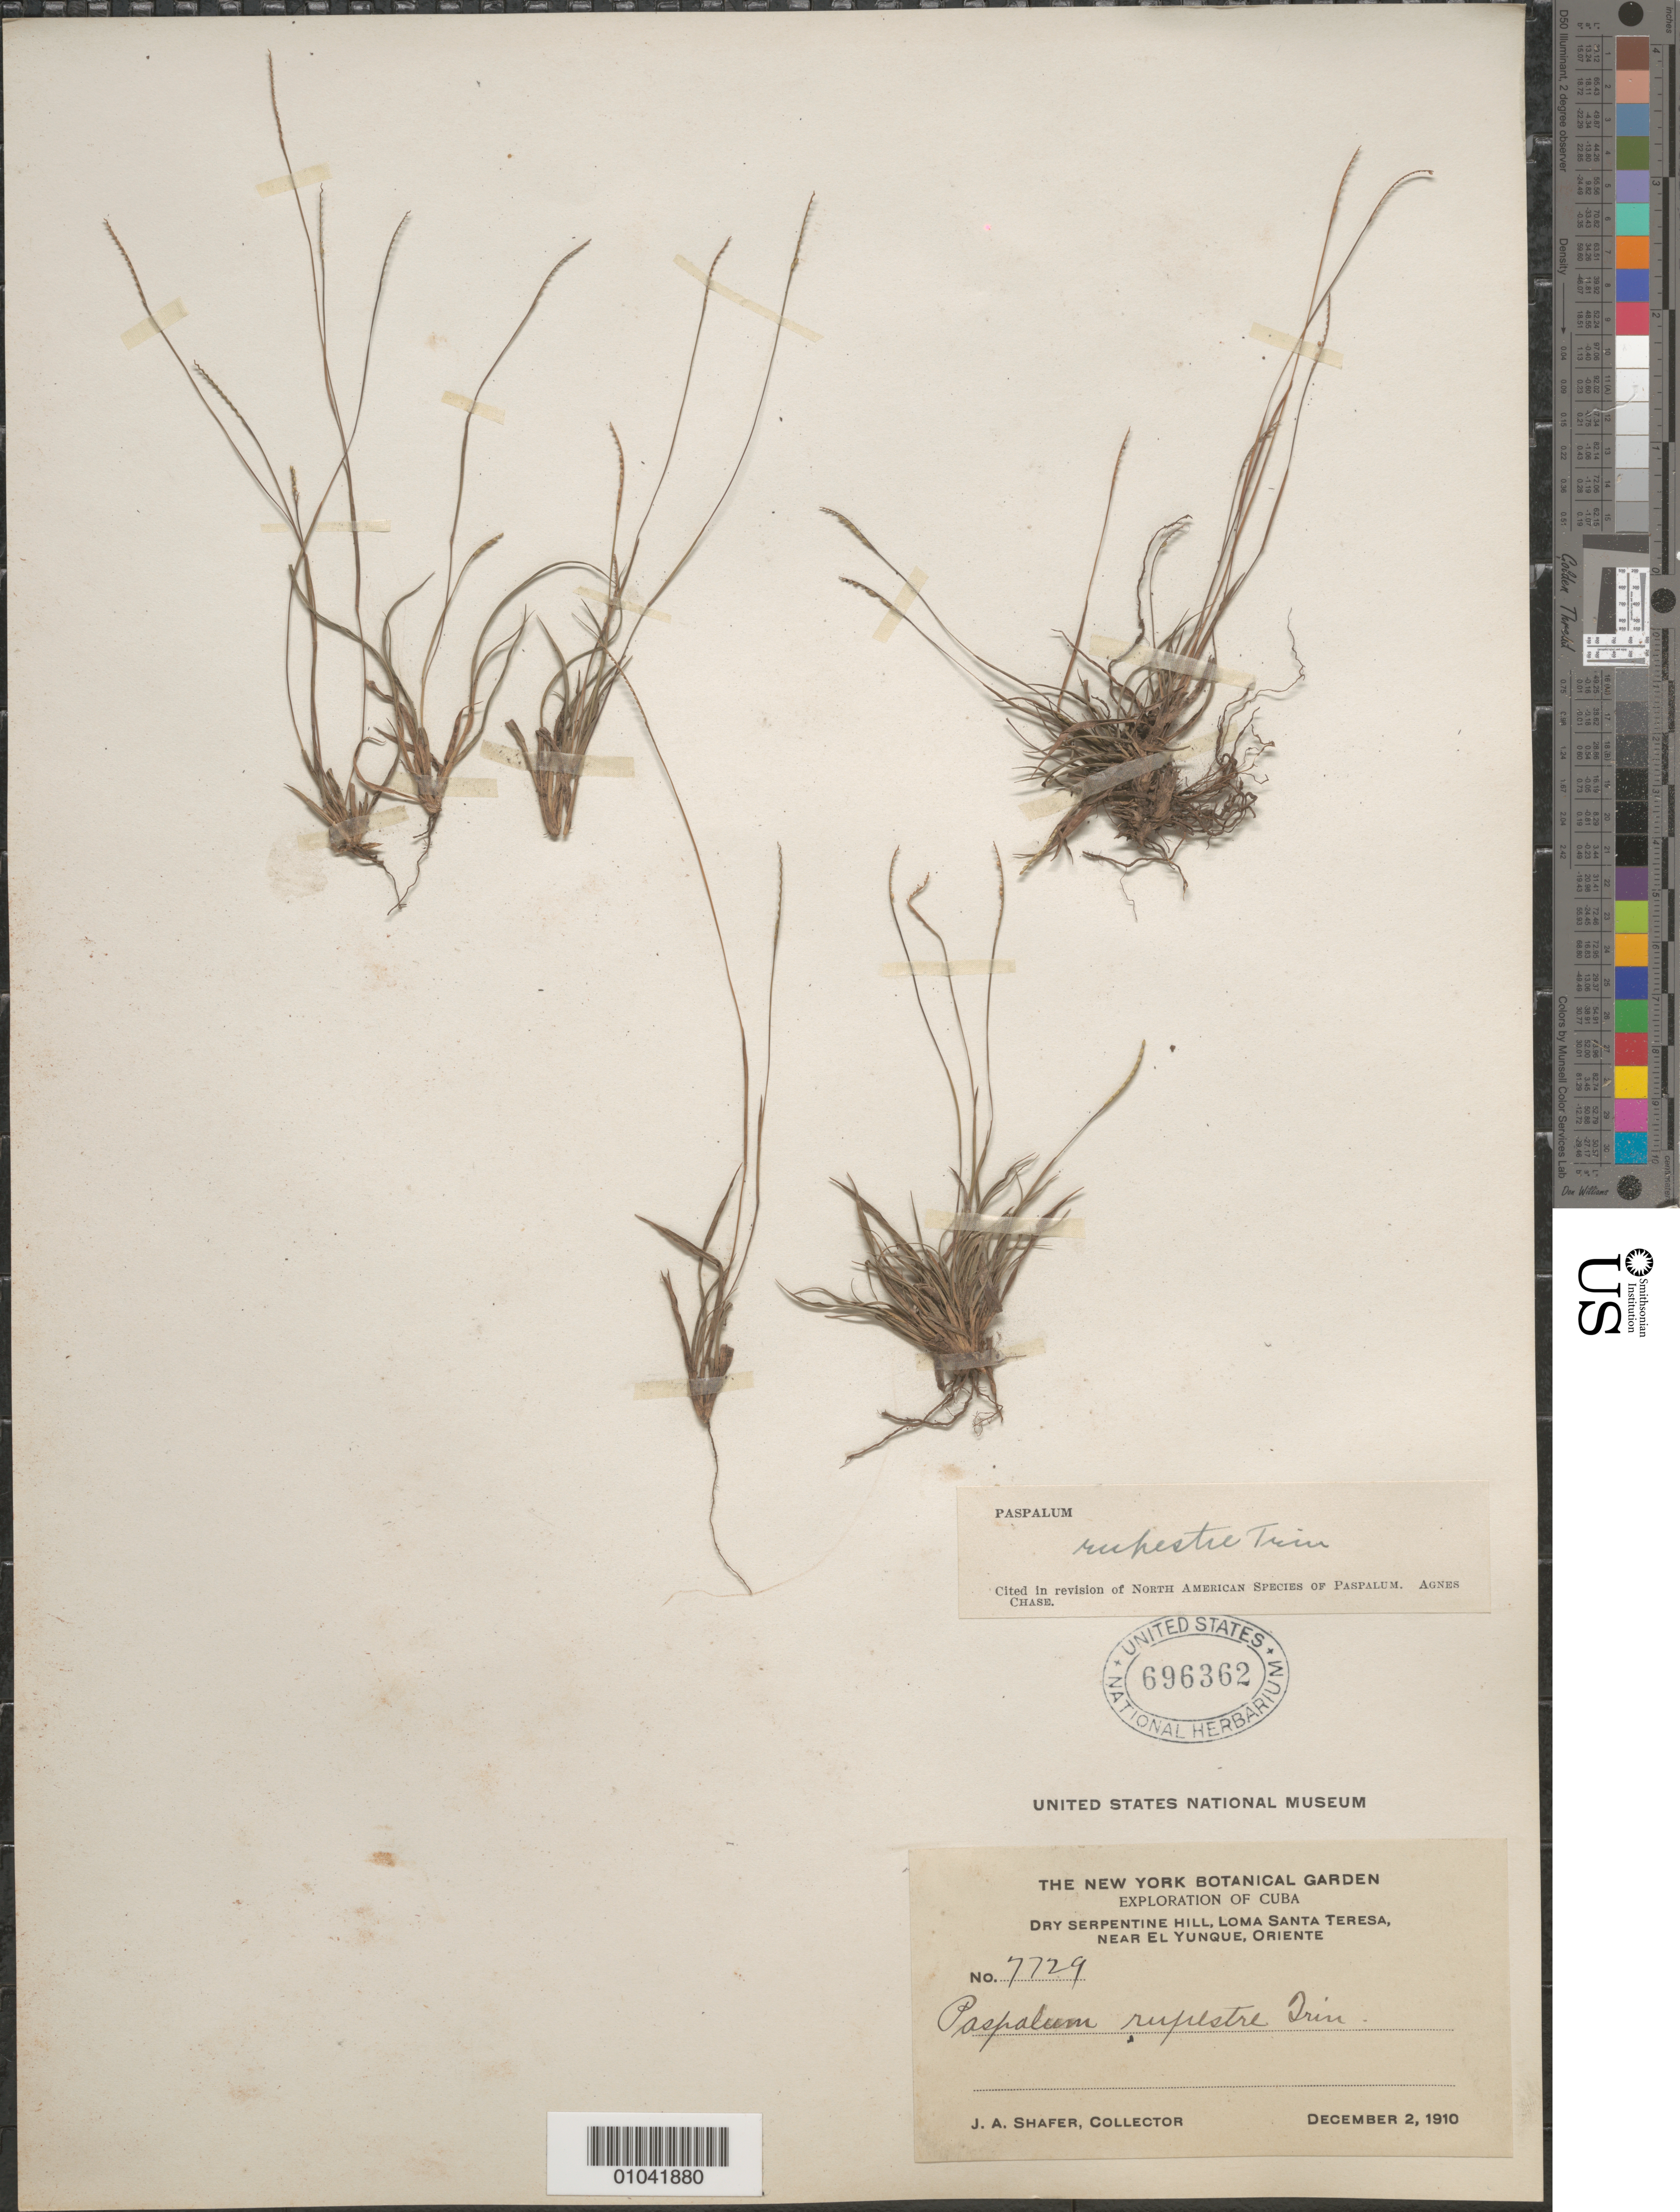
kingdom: Plantae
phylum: Tracheophyta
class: Liliopsida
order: Poales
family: Poaceae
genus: Paspalum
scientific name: Paspalum rupestre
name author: Trin.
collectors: J. A. Shafer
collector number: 7729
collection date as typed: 02 Dec 1910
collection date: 1910-12-02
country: Cuba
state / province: Oriente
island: Cuba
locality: Loma Santa Teresa, near El Yunque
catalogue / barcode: US 696362